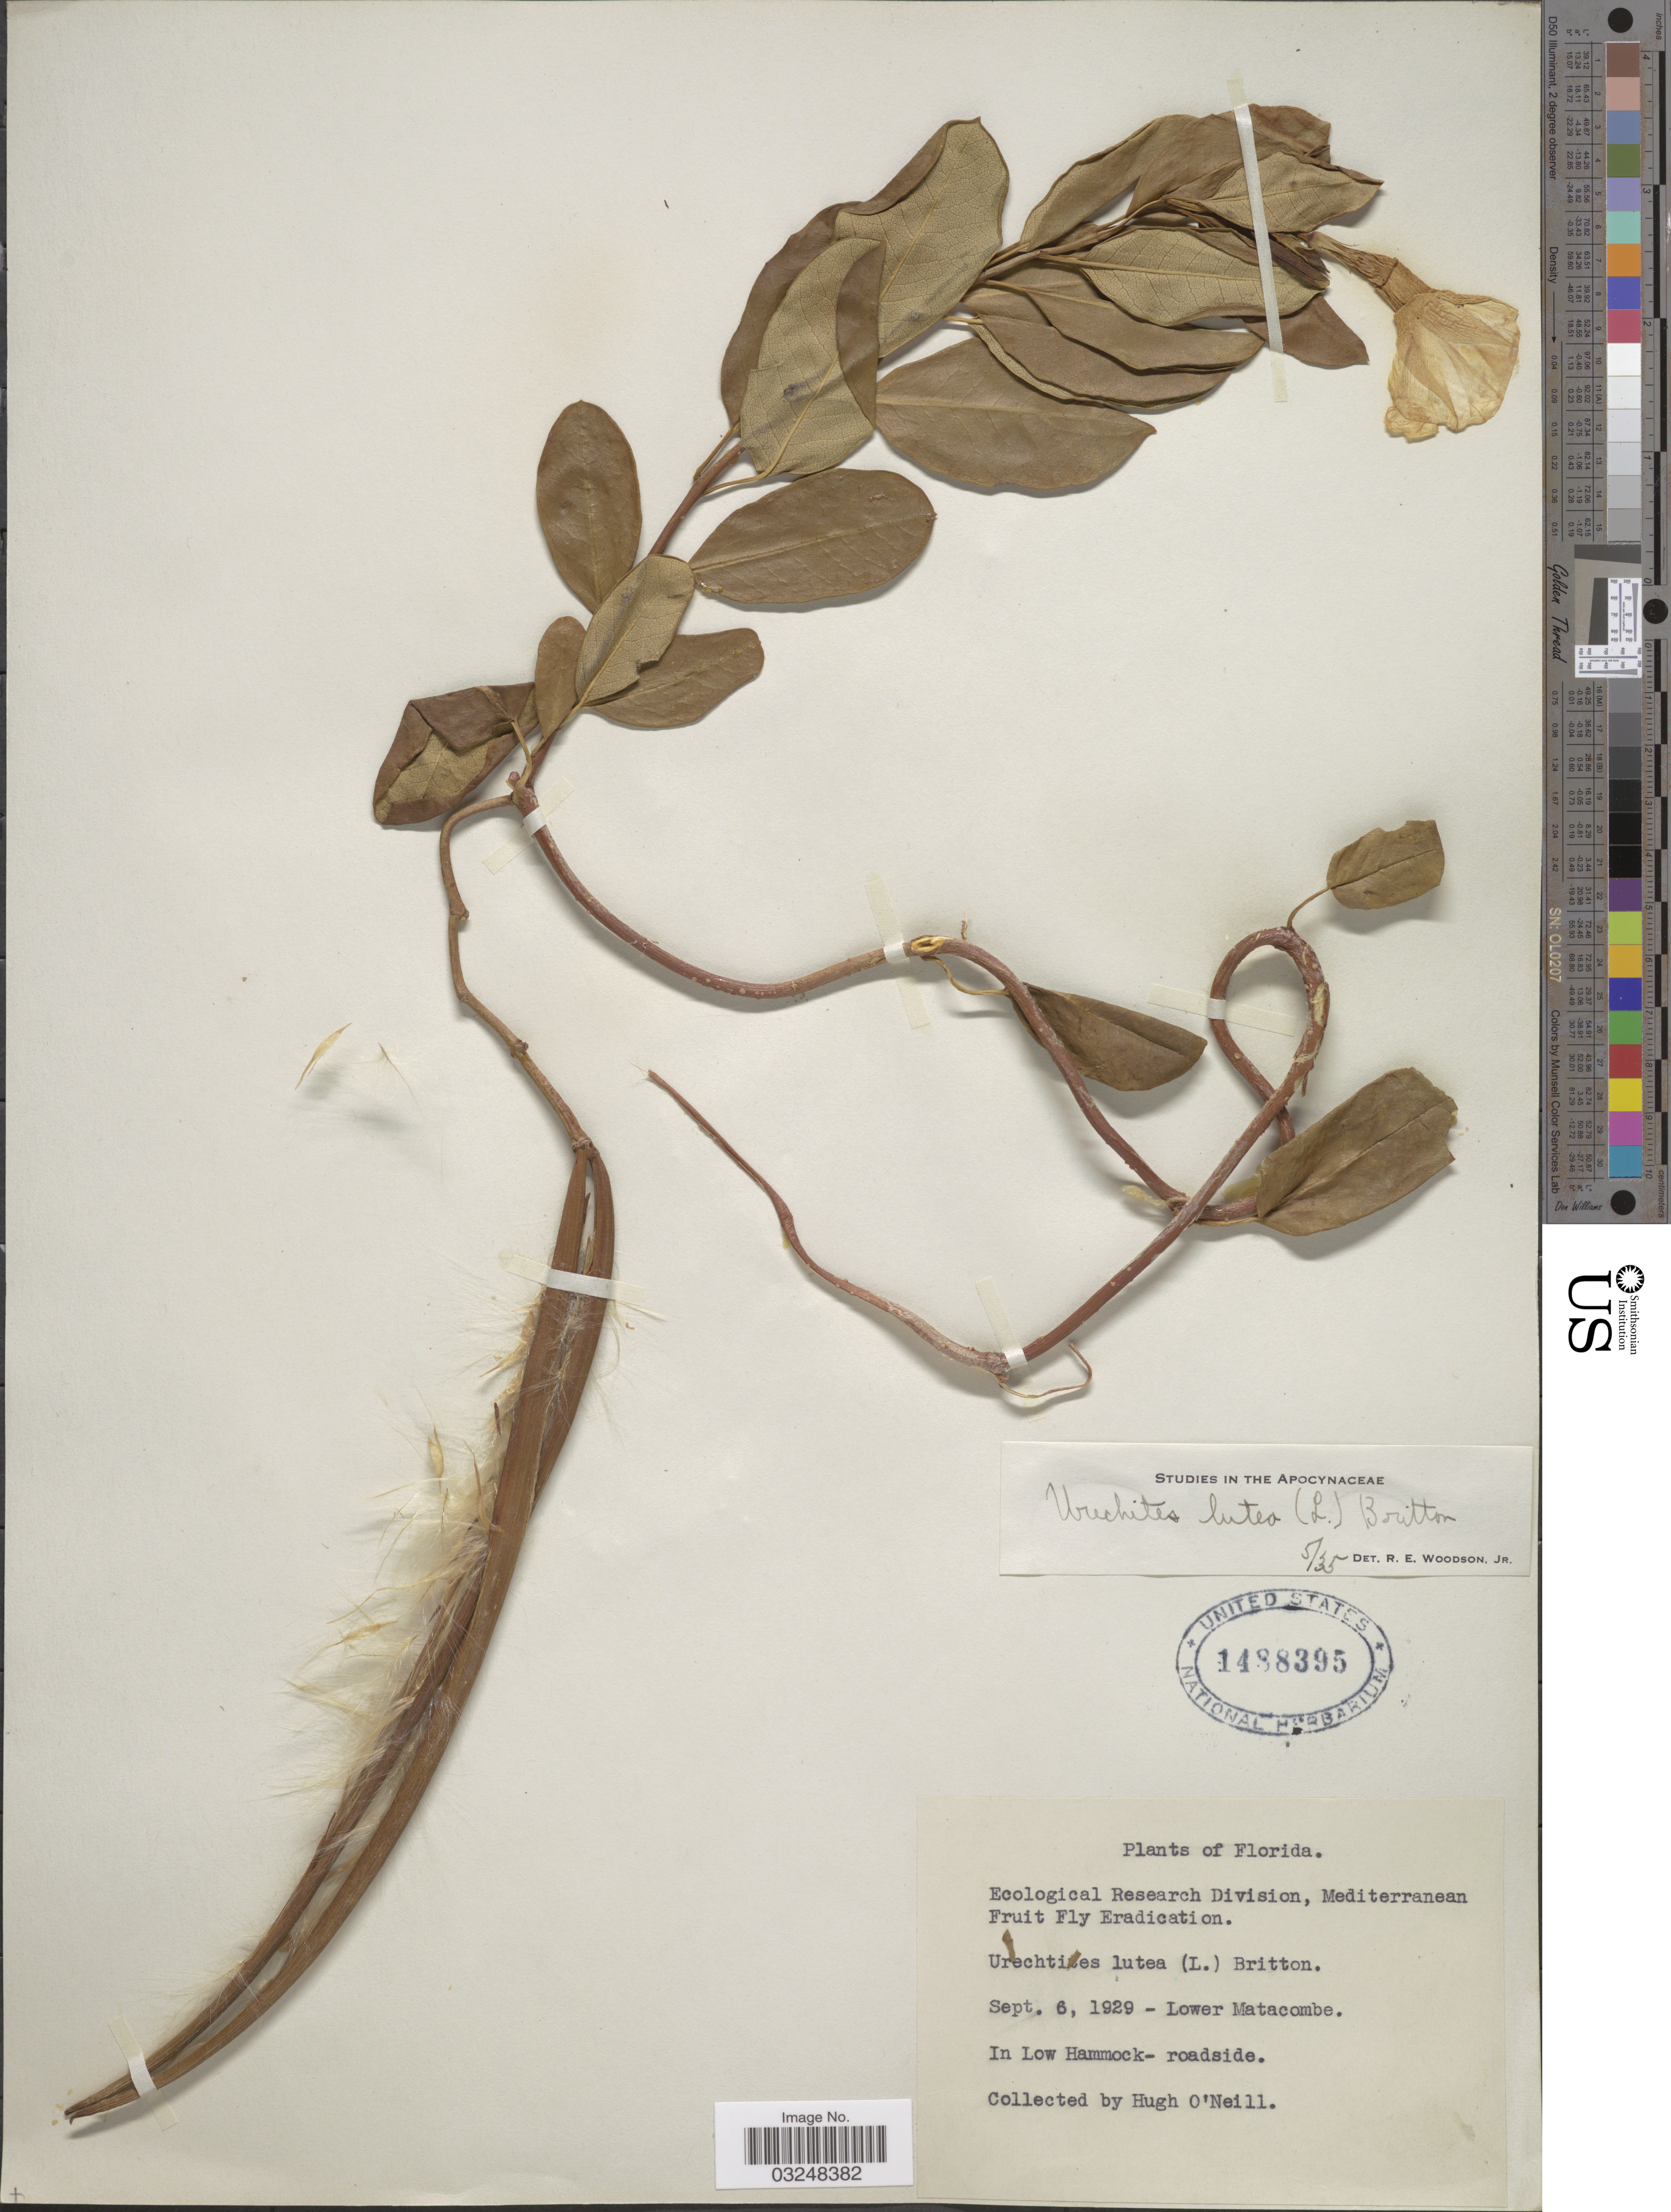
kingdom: Plantae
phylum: Tracheophyta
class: Magnoliopsida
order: Gentianales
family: Apocynaceae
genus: Urechites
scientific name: Urechites lutea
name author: (L.) Britton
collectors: H. O'Neill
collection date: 1929-09-06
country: United States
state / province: Florida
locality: Lower Matacombe. In Low Hammock-roadside.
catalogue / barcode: US 1488395